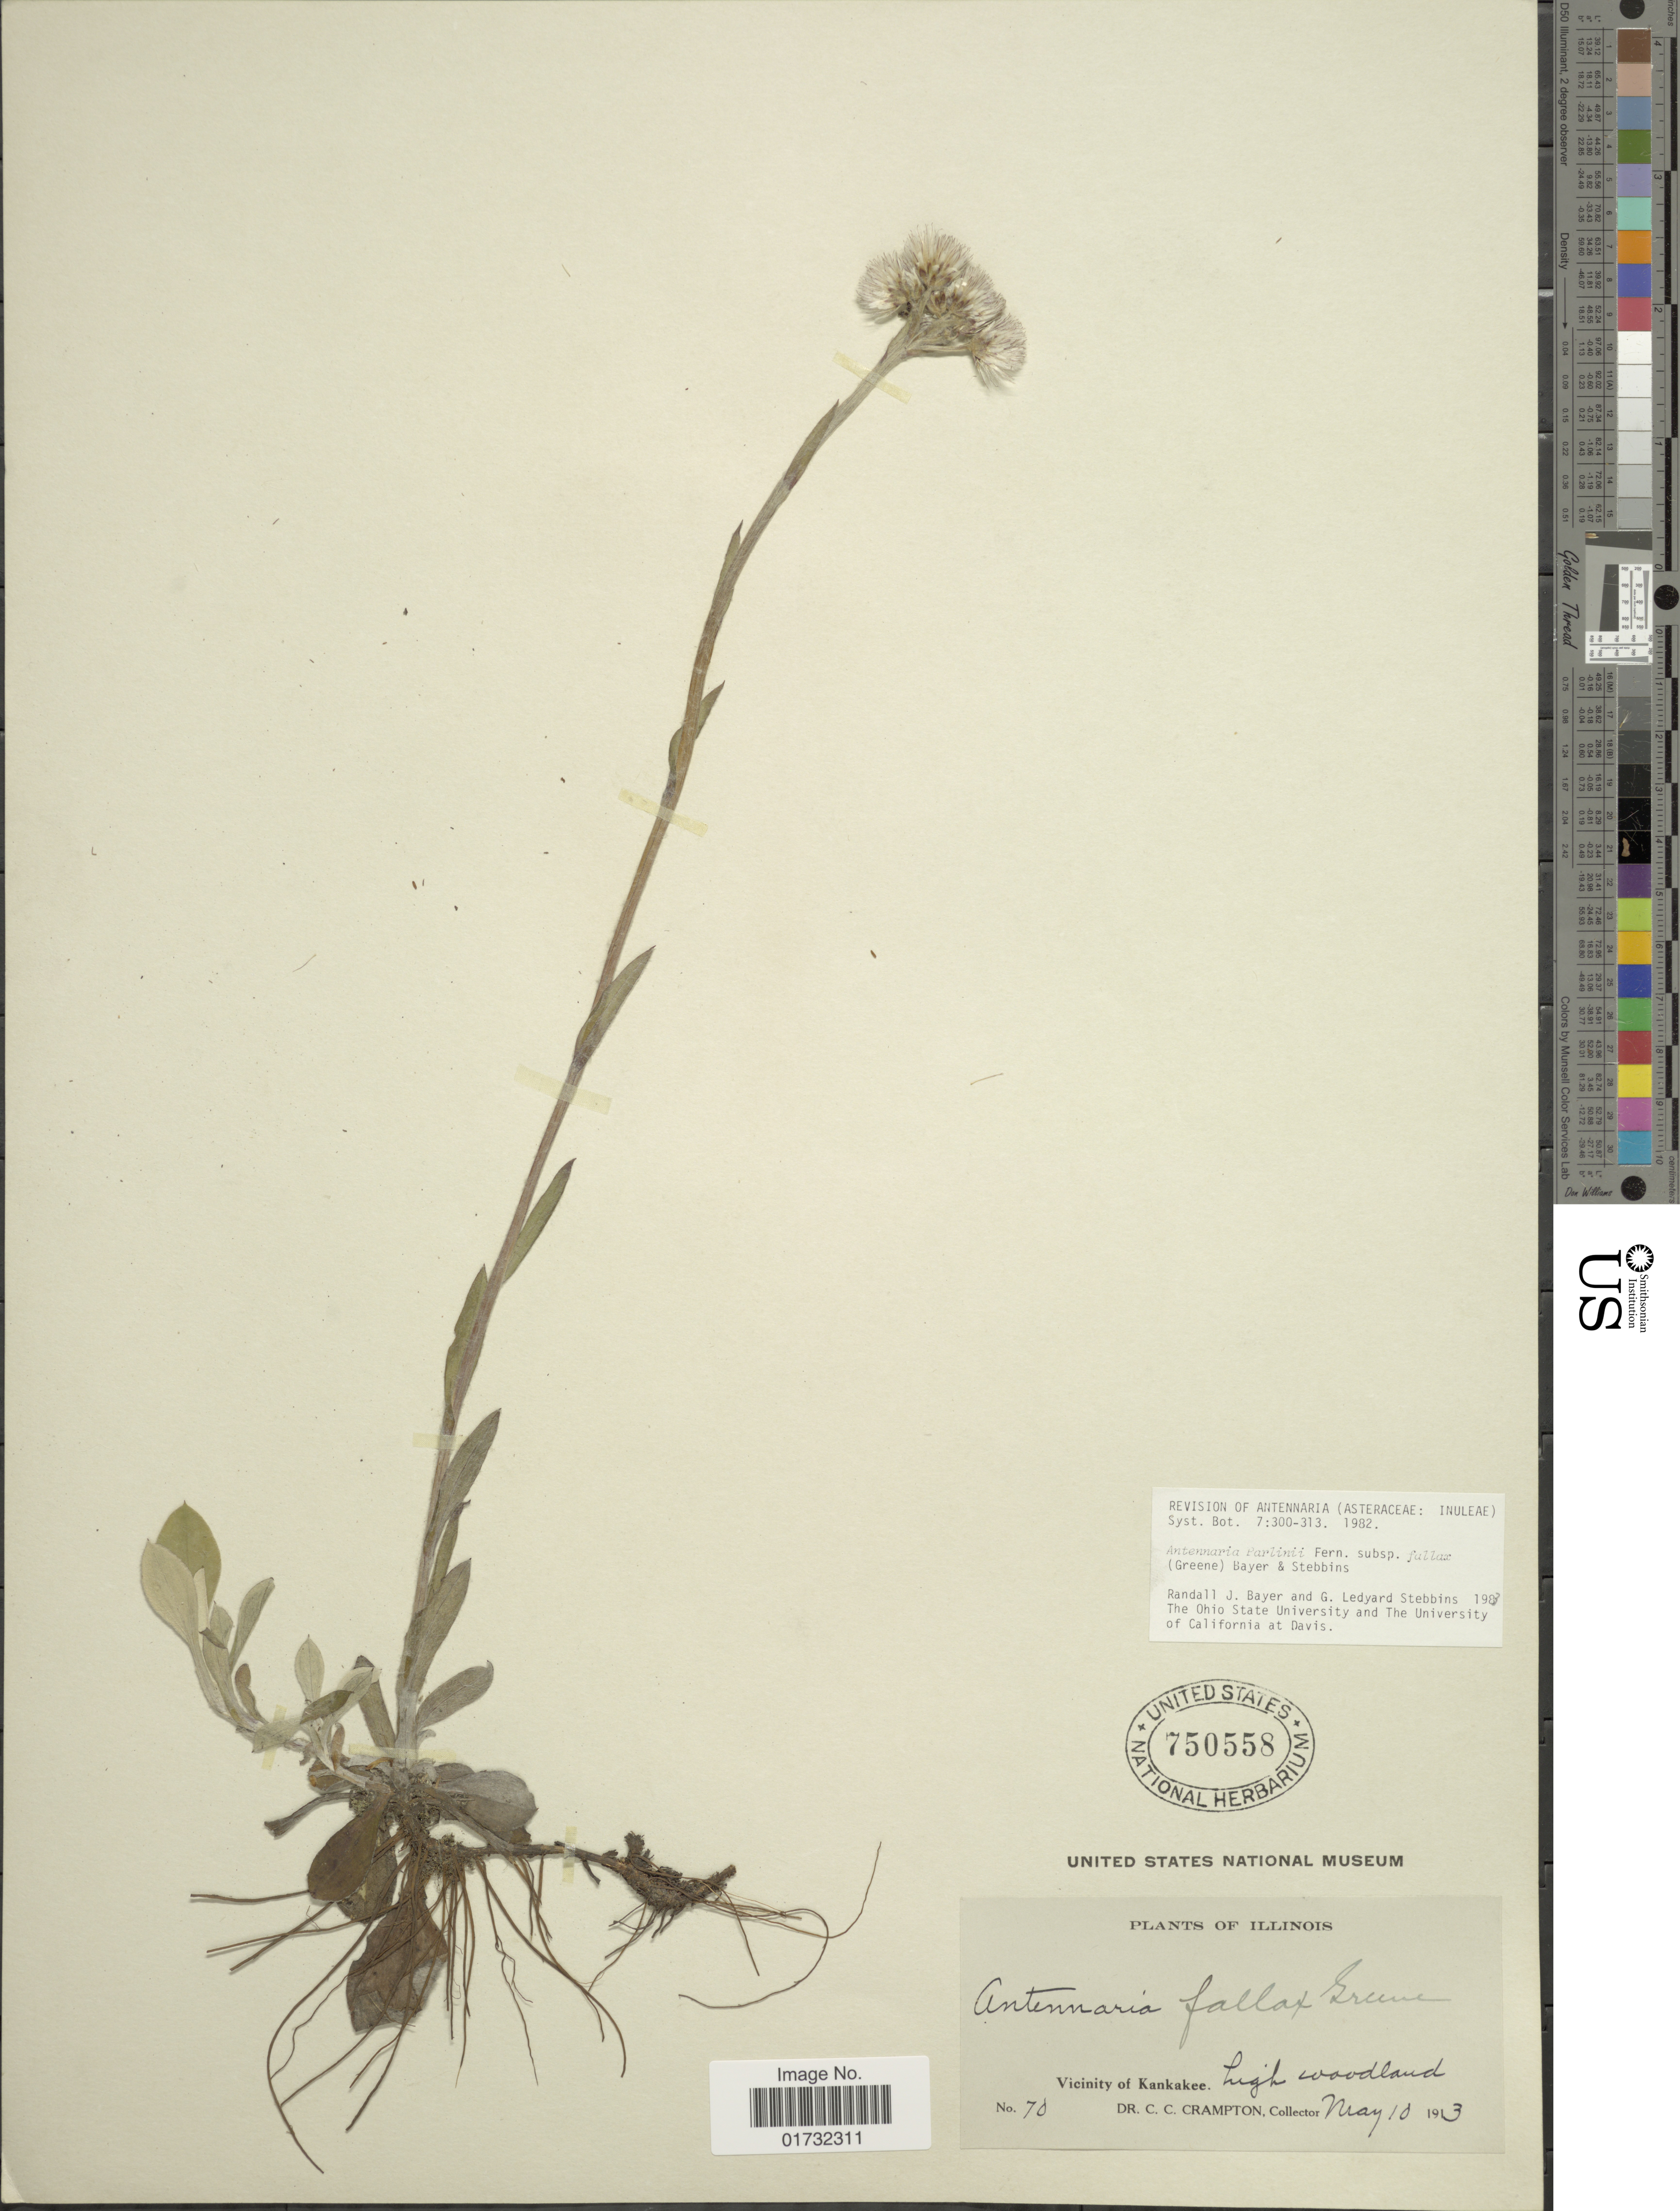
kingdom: Plantae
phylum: Tracheophyta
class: Magnoliopsida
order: Asterales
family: Asteraceae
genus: Antennaria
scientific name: Antennaria parlinii subsp. fallax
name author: (Greene) R.J. Bayer & Stebbins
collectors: C. Crampton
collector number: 70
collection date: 1913-05-10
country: United States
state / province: Illinois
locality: Vicinity of Kankakee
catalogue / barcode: US 750558